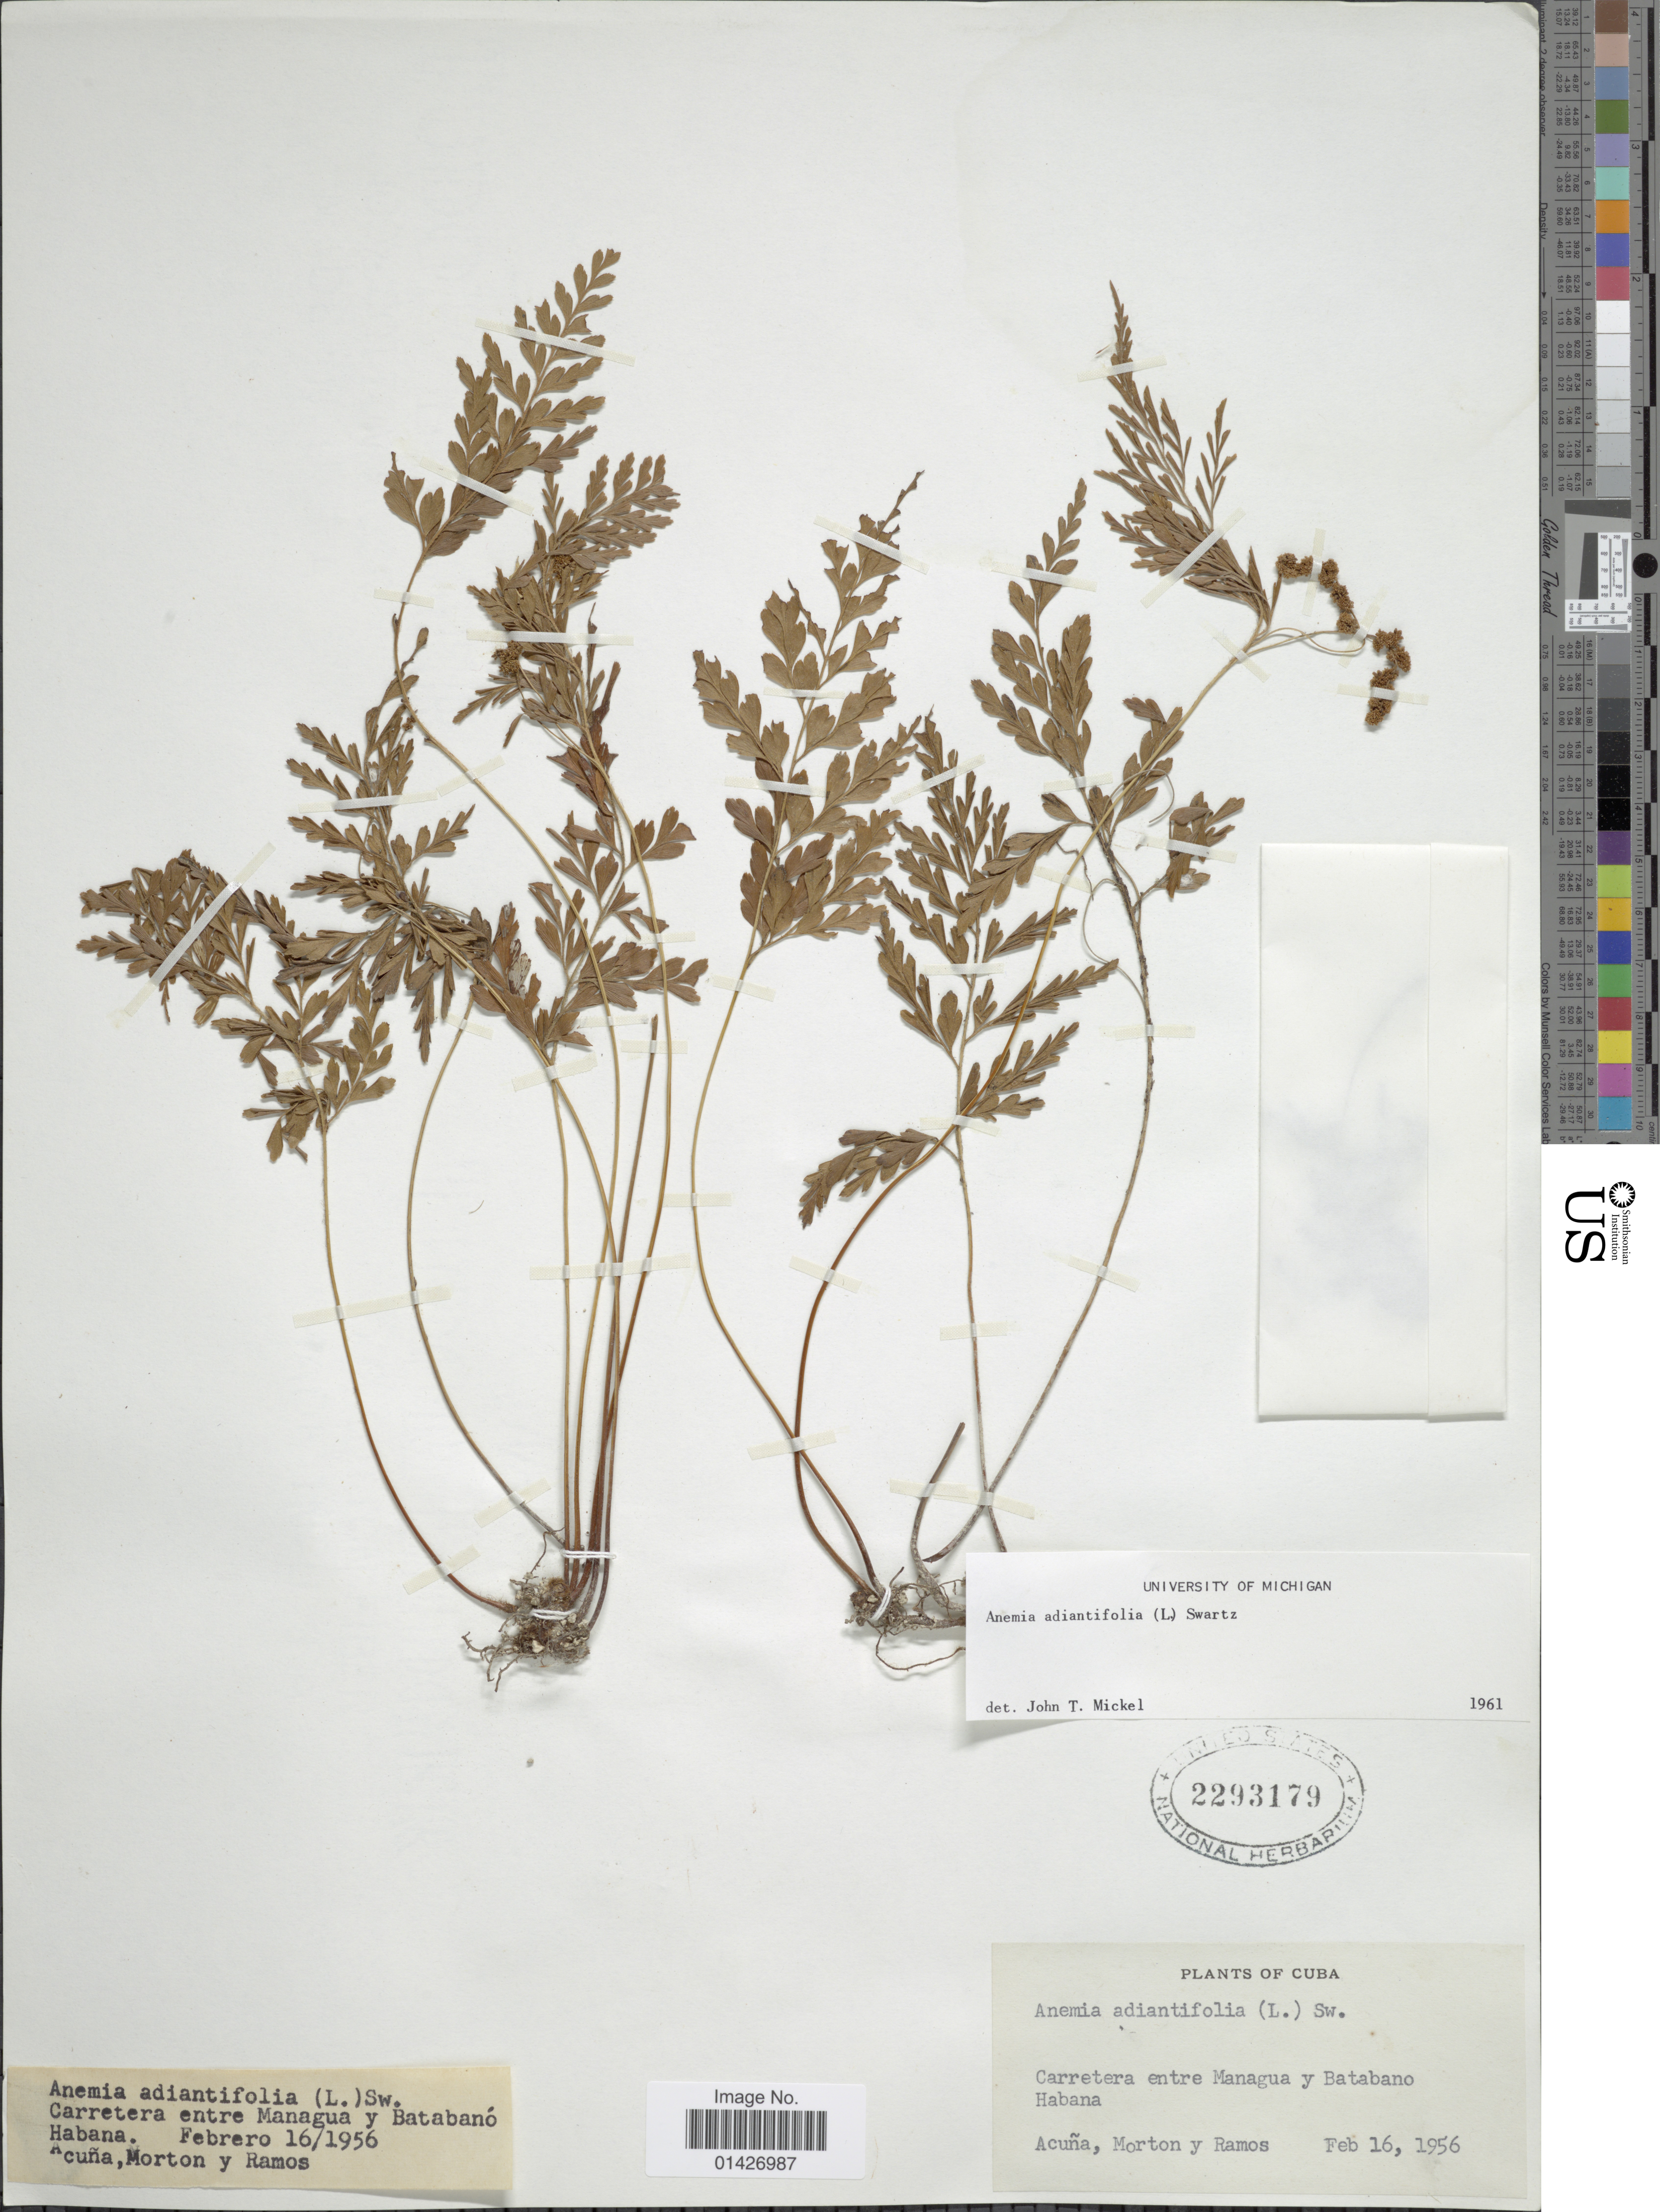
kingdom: Plantae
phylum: Tracheophyta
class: Polypodiopsida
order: Schizaeales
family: Anemiaceae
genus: Anemia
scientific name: Anemia adiantifolia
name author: (L.) Sw.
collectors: Acuña, Morton, -- & -. Ramos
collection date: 1956-02-16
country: Cuba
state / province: La Habana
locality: Carretera entre Managua y Batabanó Habana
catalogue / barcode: US 2293179